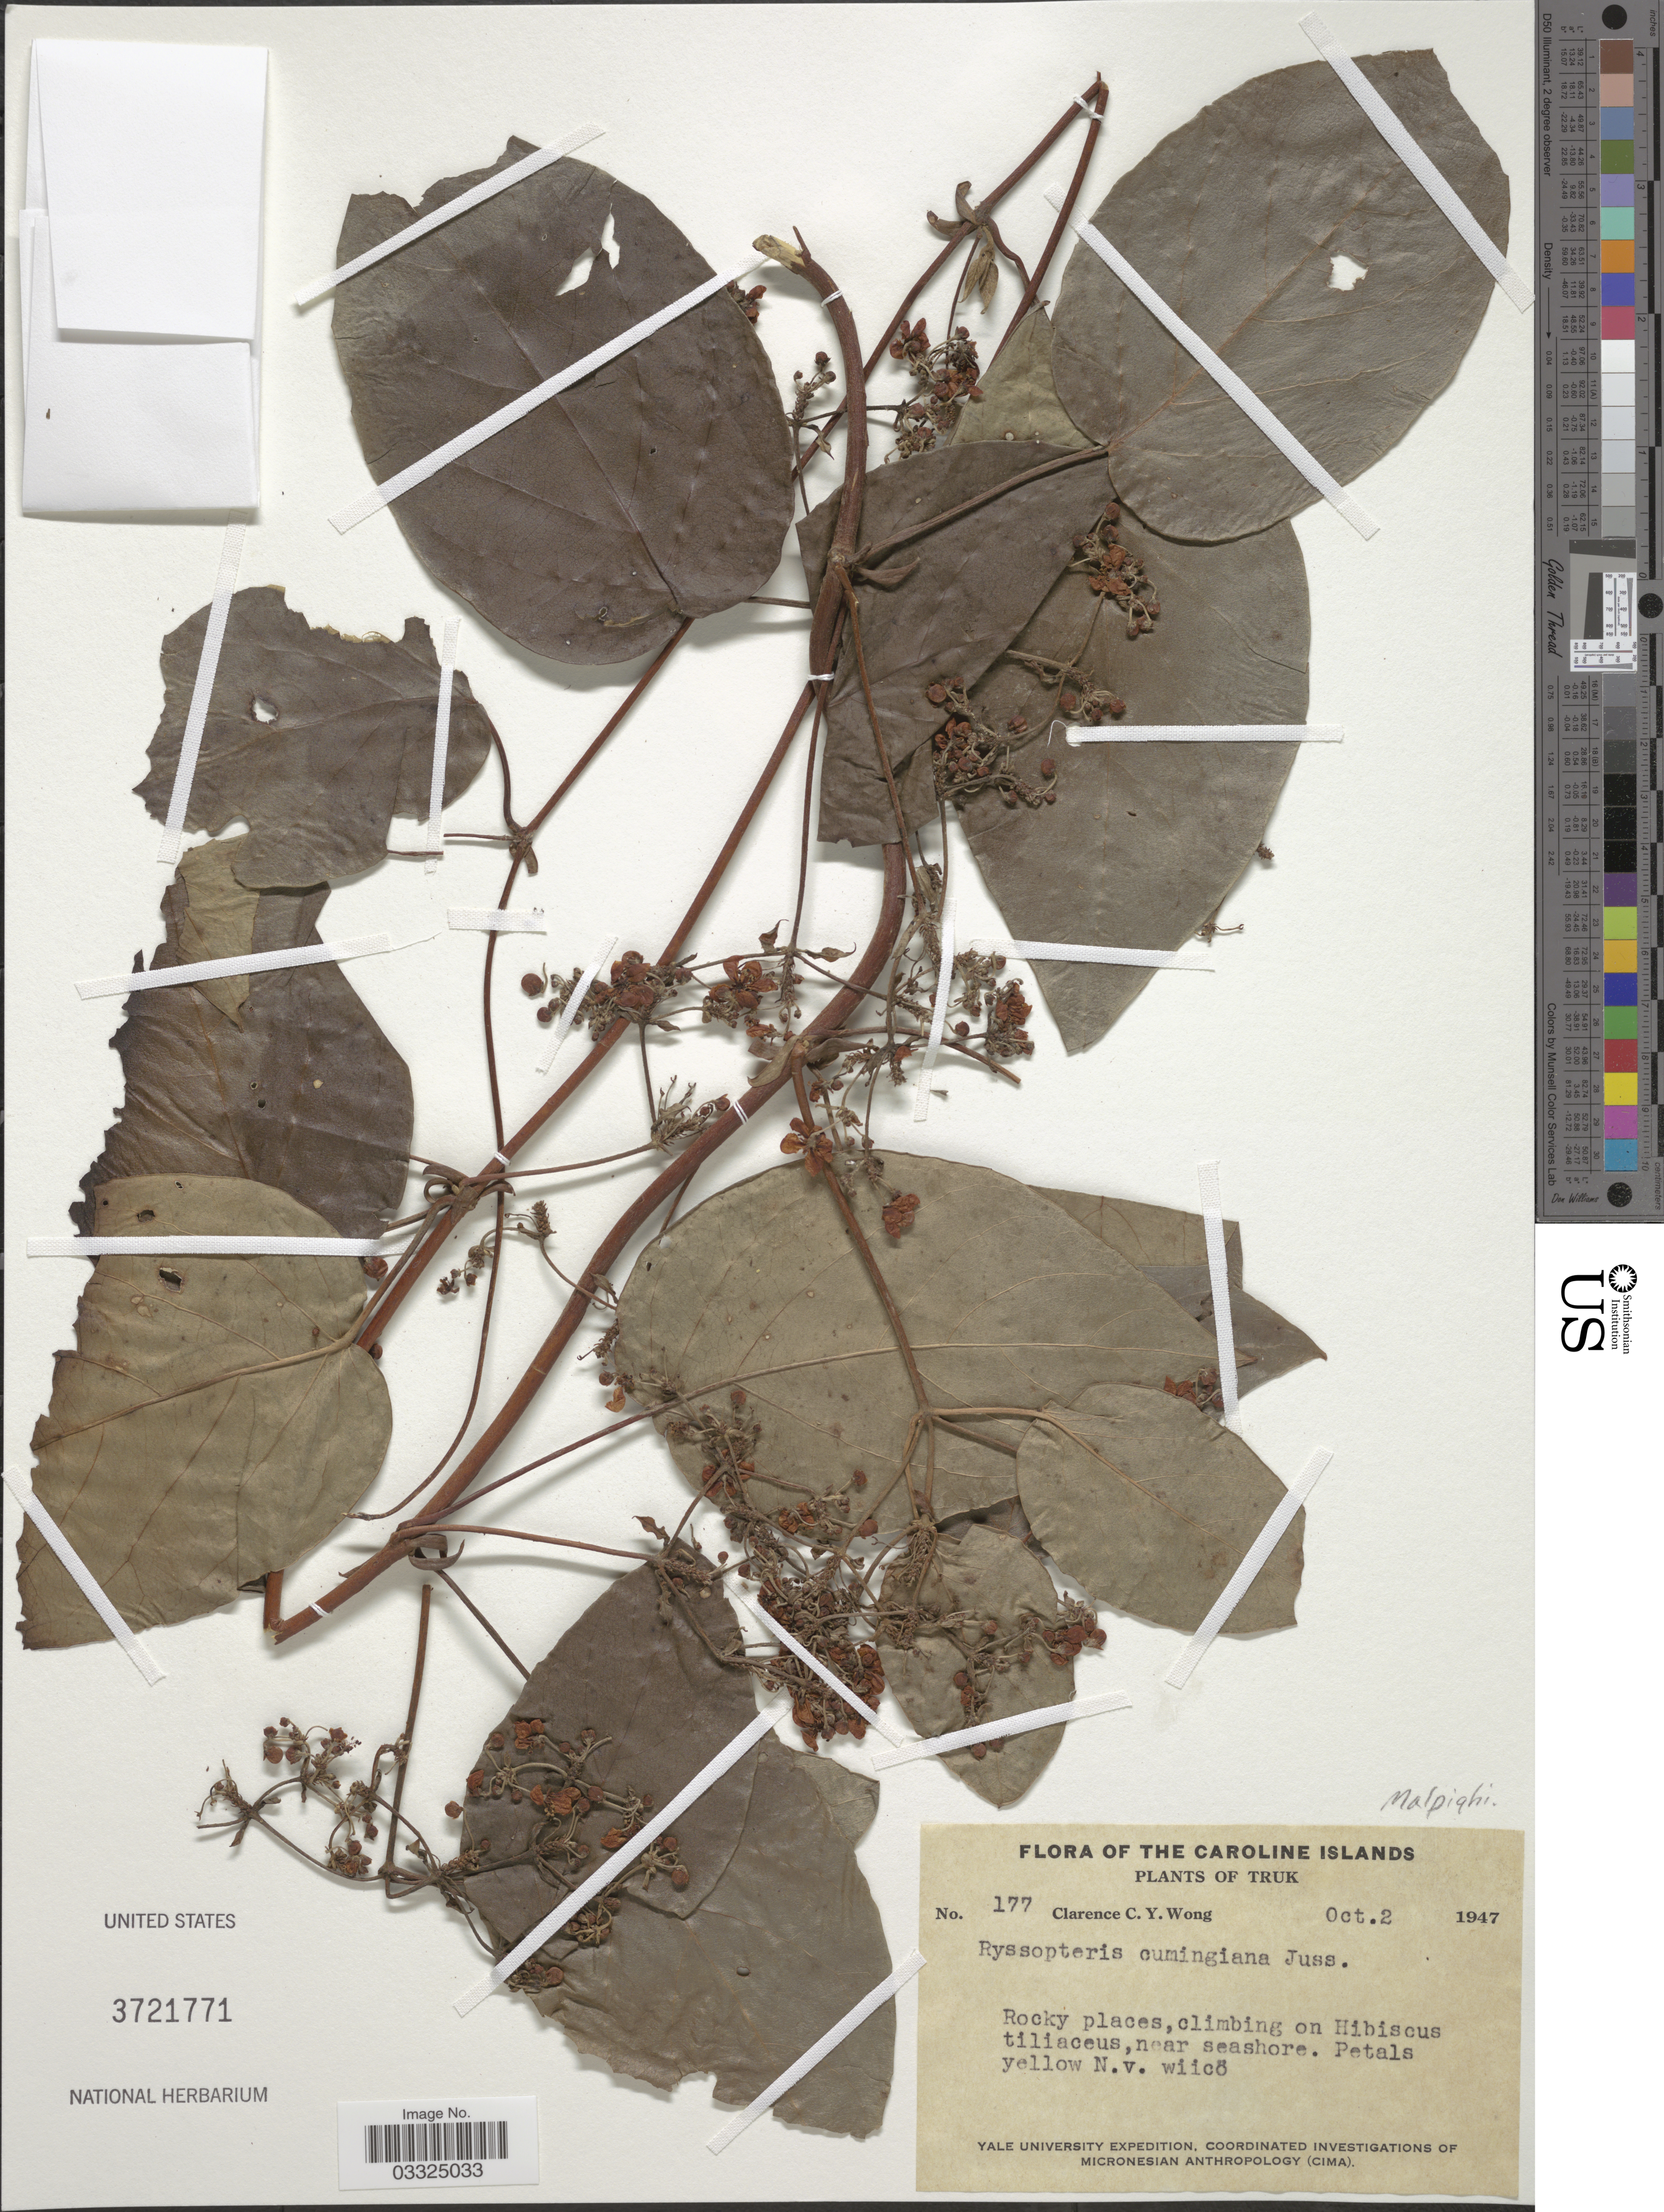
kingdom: Plantae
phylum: Tracheophyta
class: Magnoliopsida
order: Malpighiales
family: Malpighiaceae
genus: Ryssopterys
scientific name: Ryssopterys cumingiana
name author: A. Juss.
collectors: C. Y. C. Wong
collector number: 177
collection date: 1947-10-02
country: Micronesia, Federated States of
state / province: Truk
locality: The Caroline Islands. Near seashore.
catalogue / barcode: US 3721771